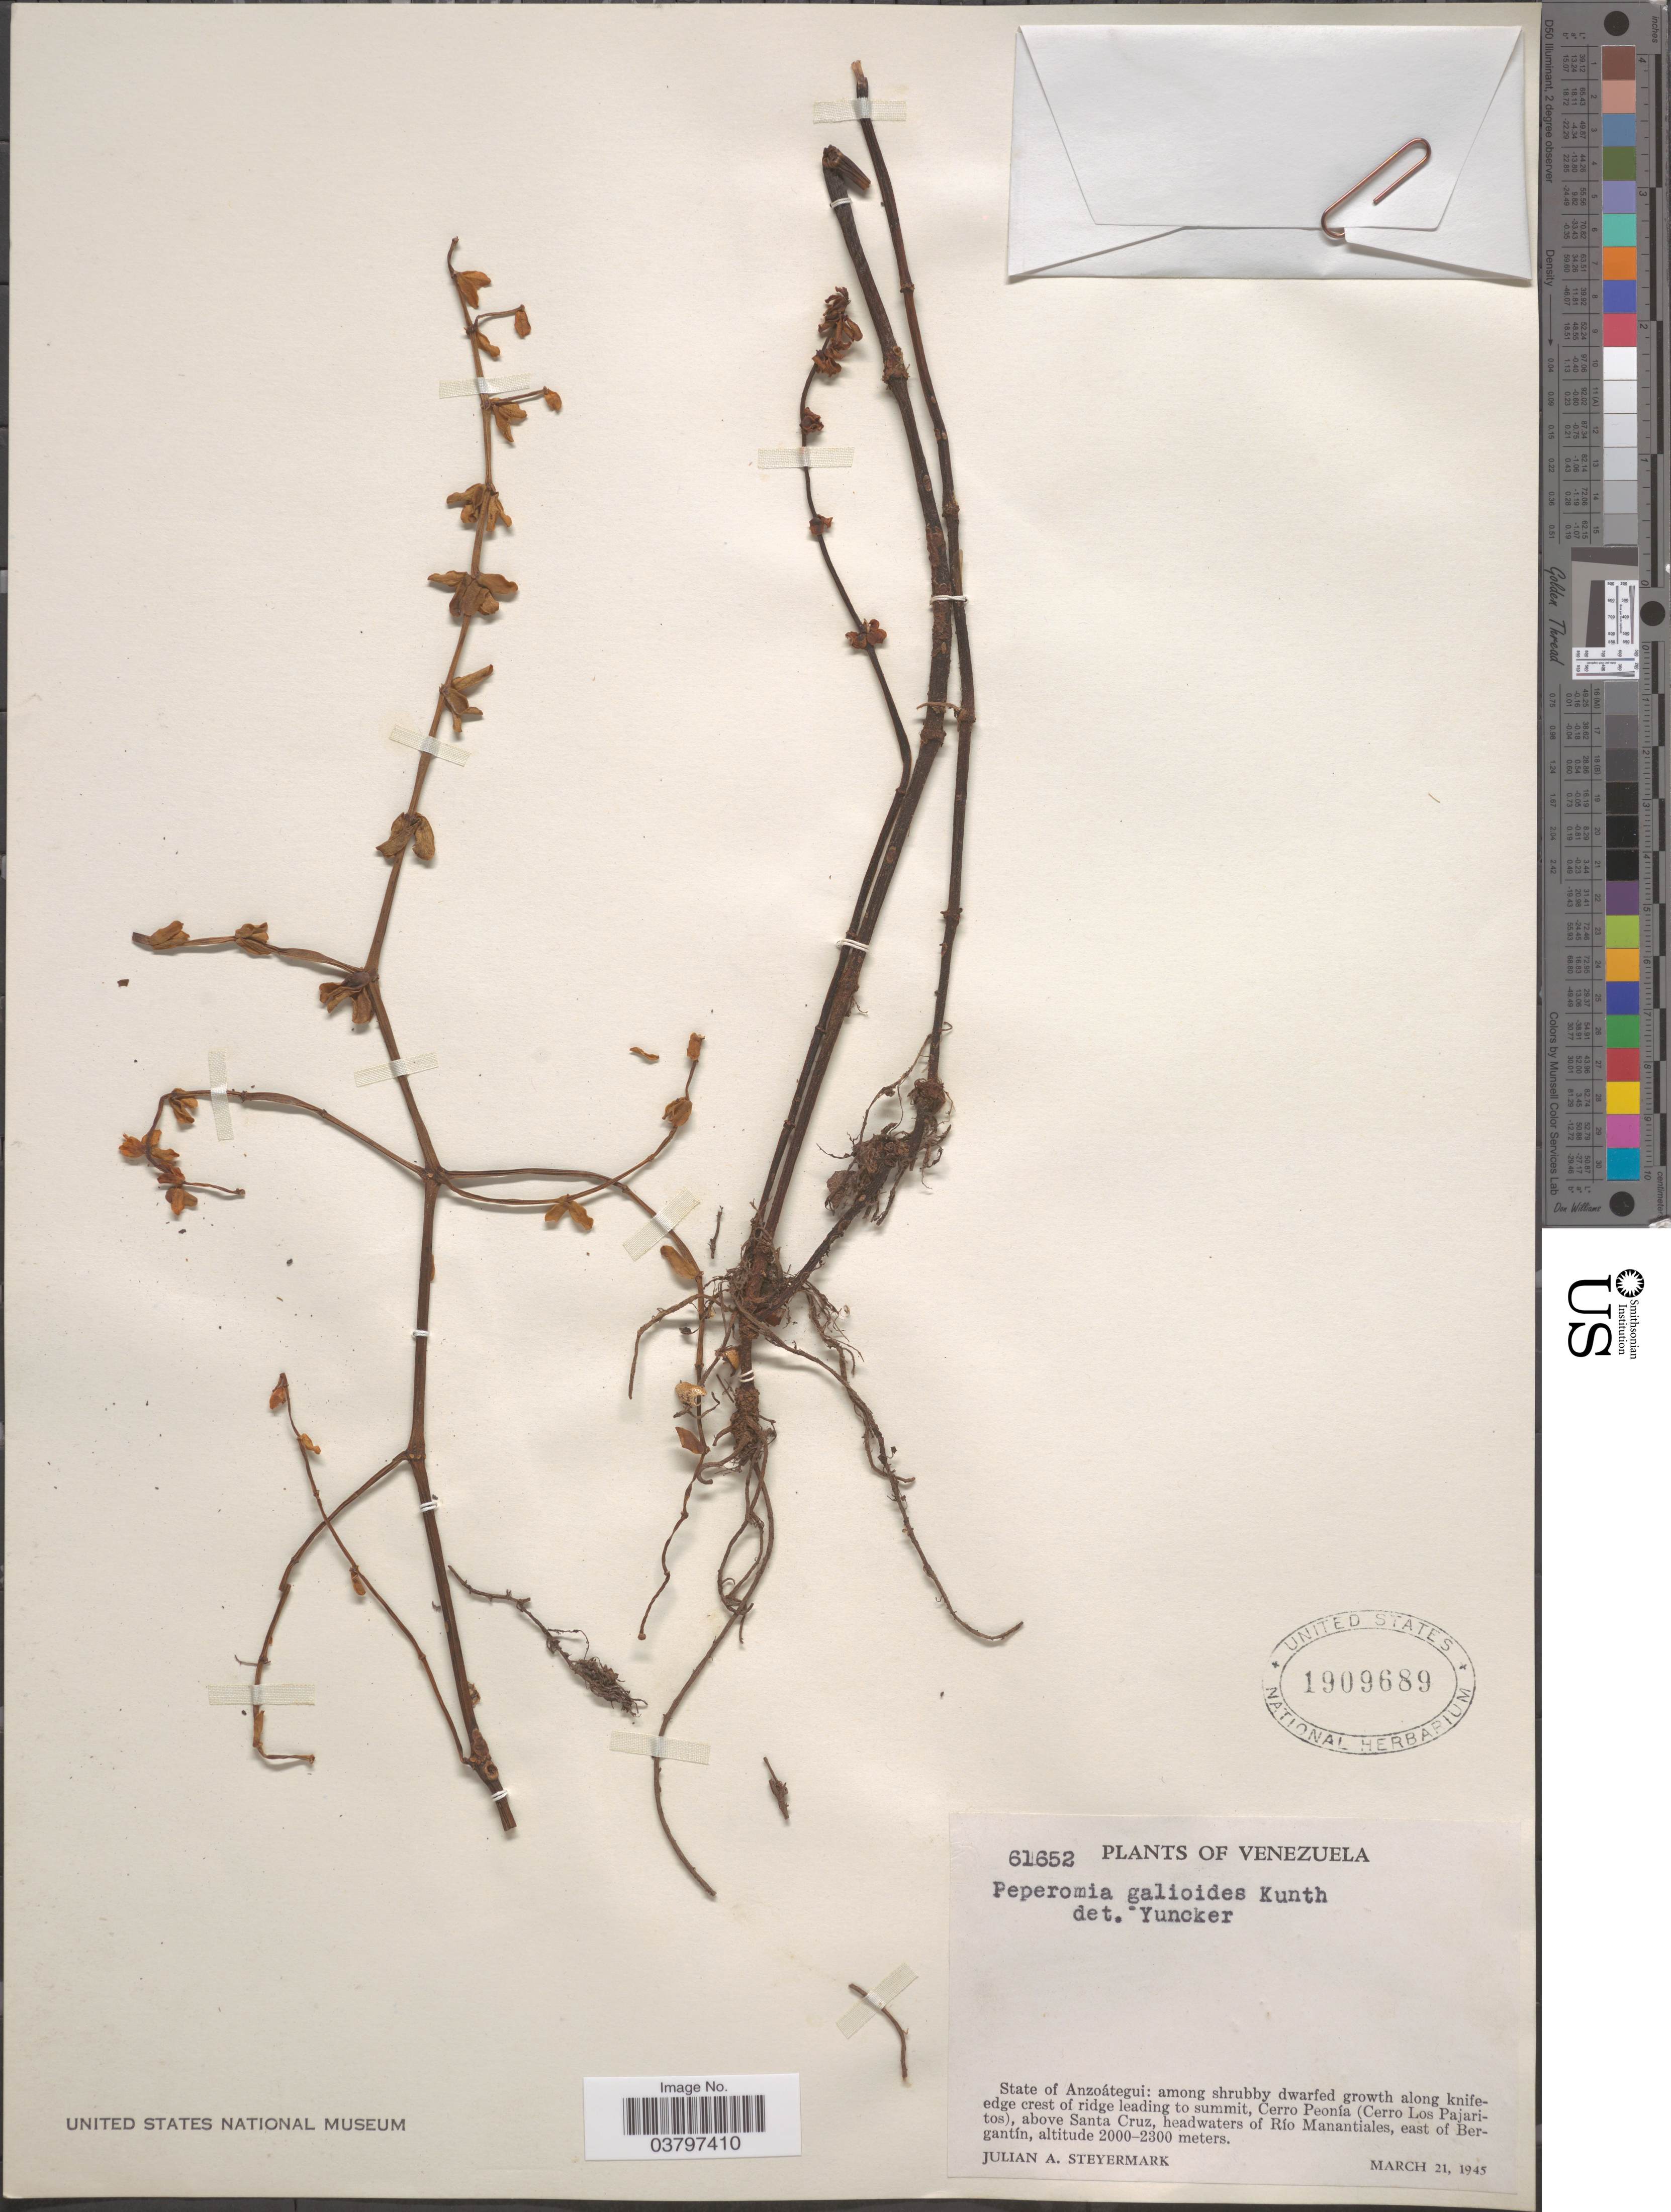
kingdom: Plantae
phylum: Tracheophyta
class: Magnoliopsida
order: Piperales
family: Piperaceae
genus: Peperomia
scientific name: Peperomia galioides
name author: Kunth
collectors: J. Steyermark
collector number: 61652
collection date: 1945-03-21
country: Venezuela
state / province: Anzoategui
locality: Cerro Peonía (Cerro Los Pajaritos), above Santa Cruz, headwaters of Río Manantiales, east of Bergantín.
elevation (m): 2000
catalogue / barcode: US 1909689